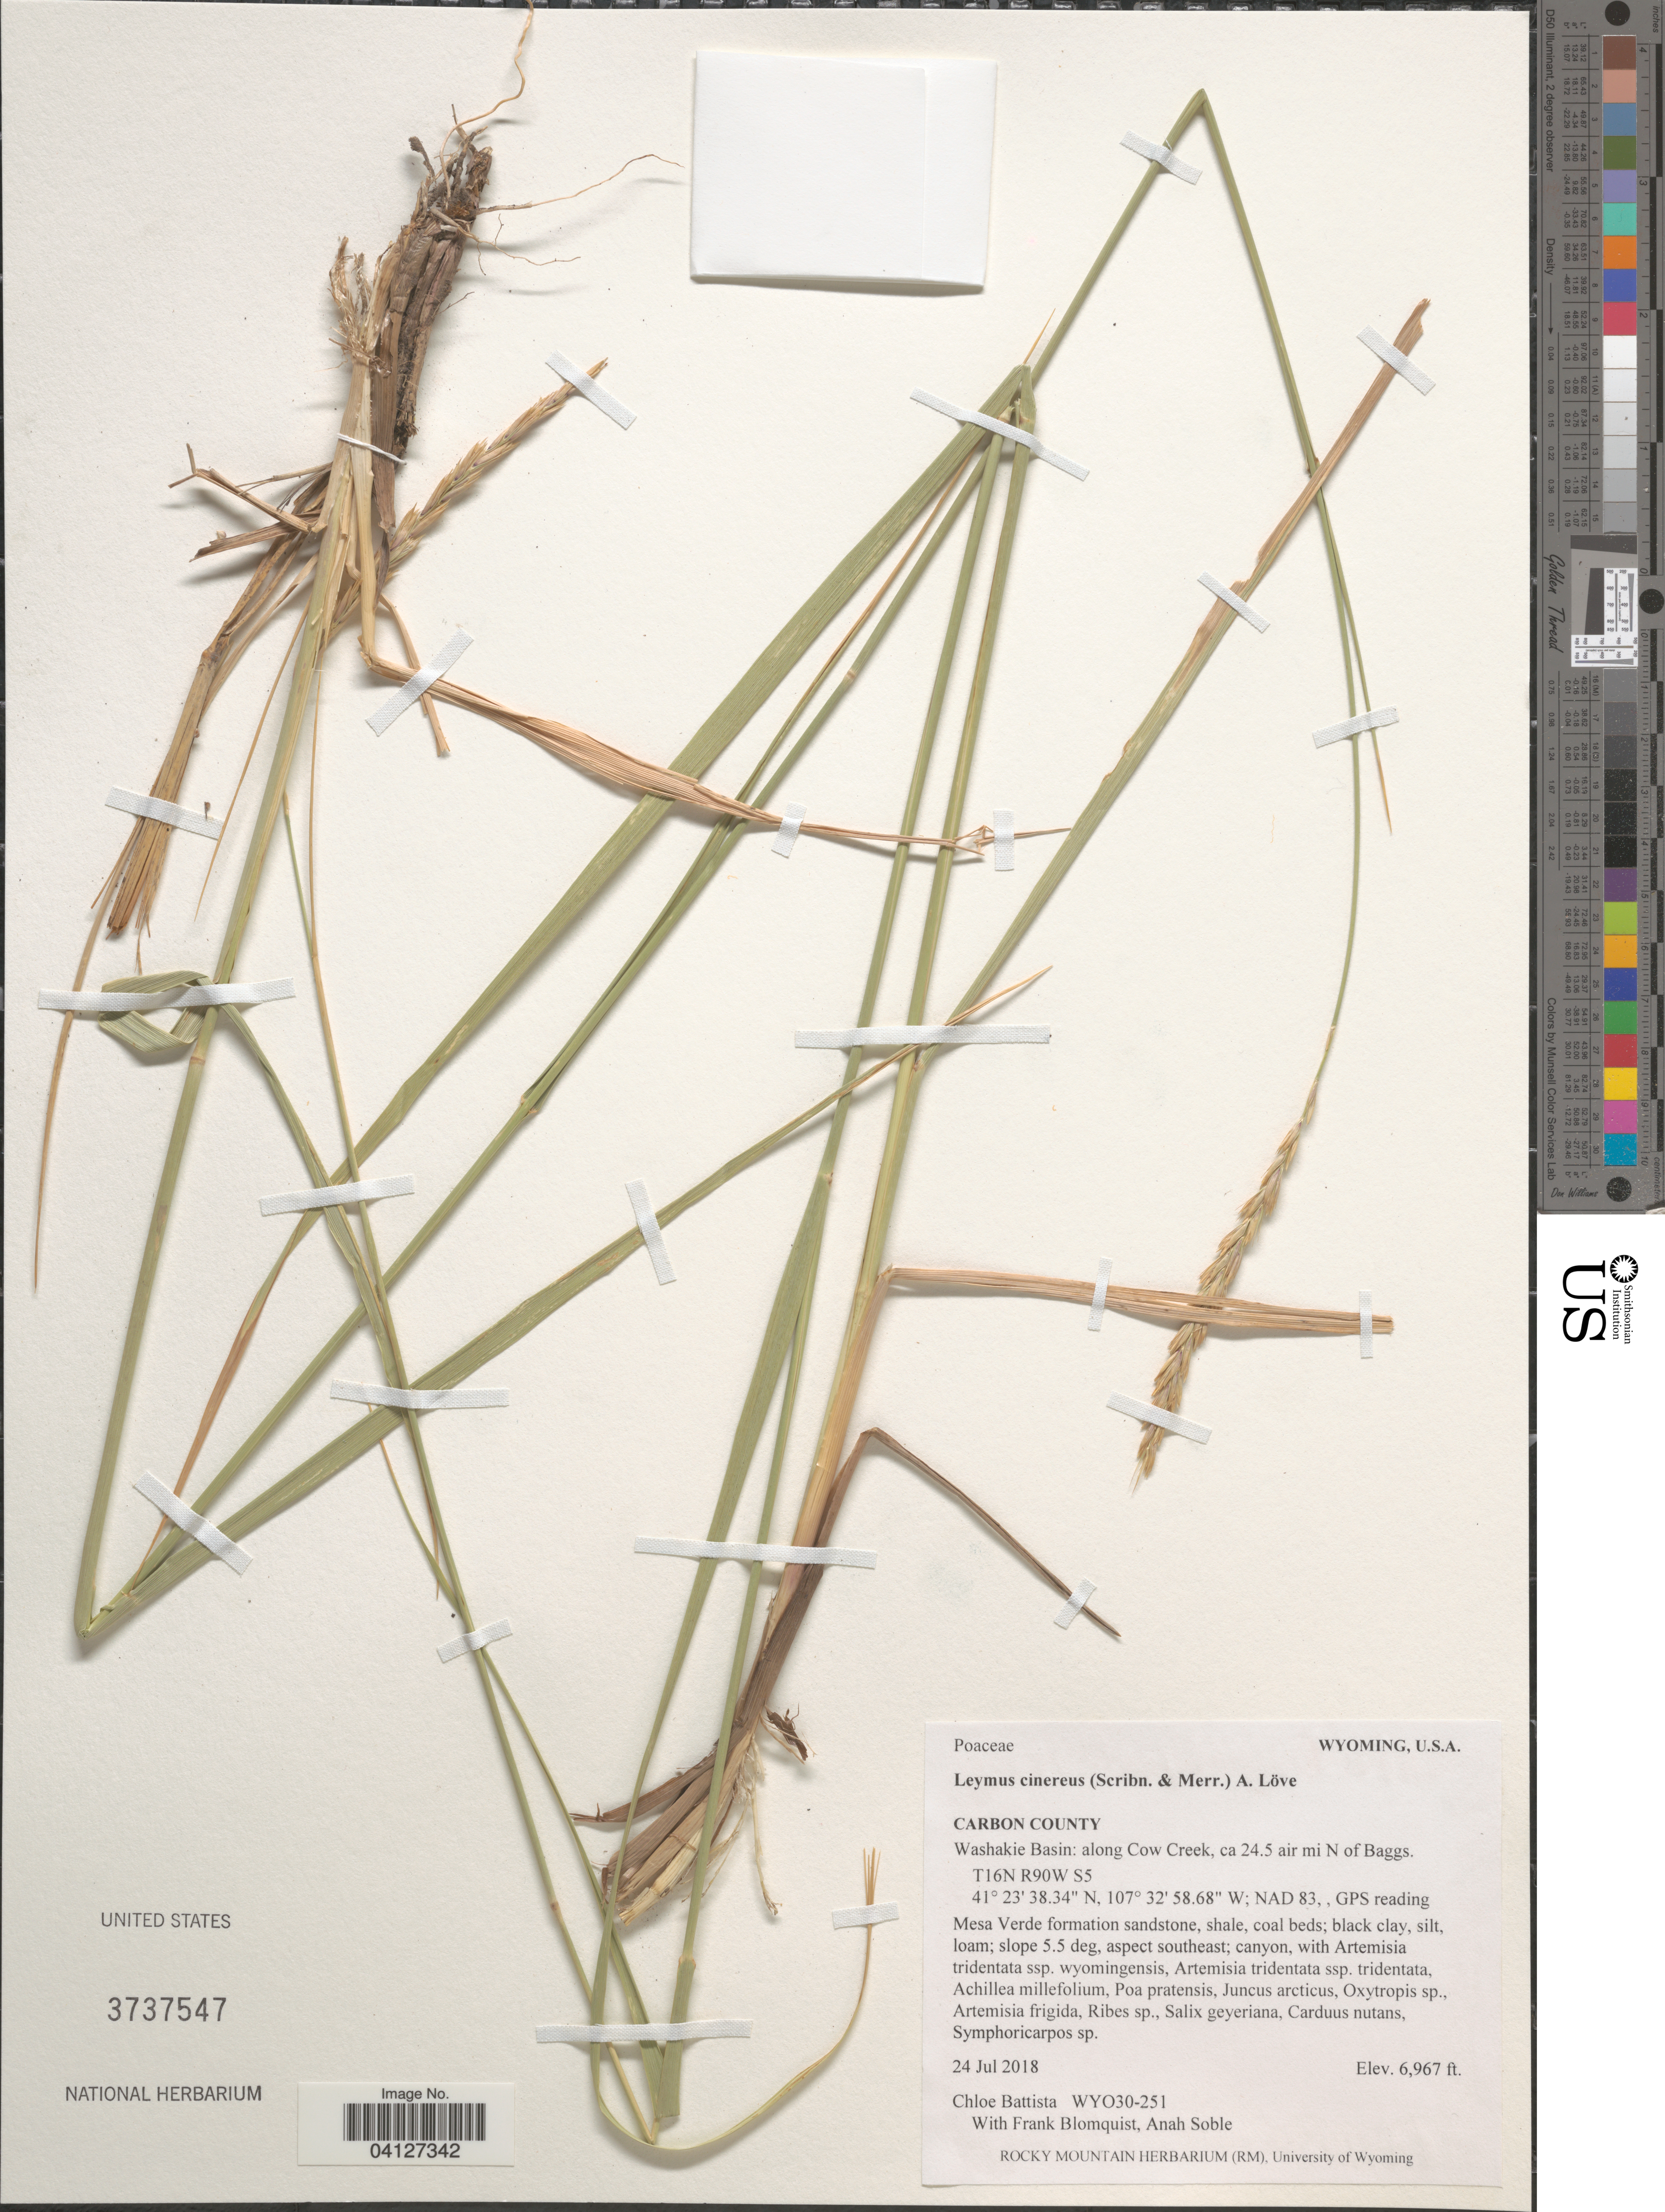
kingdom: Plantae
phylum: Tracheophyta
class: Liliopsida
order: Poales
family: Poaceae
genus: Leymus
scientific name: Leymus cinereus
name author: (Scribn. & Merr.) Á. Löve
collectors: C. Battista, F. Blomquist & A. Soble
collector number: WYO30-251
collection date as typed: Transcribed d/m/y: 24/7/2018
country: United States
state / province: Wyoming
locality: Carbon County. Washakie Basin: along Cow Creek, ca 24.5 air mi N of Baggs. T16N R90W S5. NAD 83.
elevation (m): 2124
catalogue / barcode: US 3737547